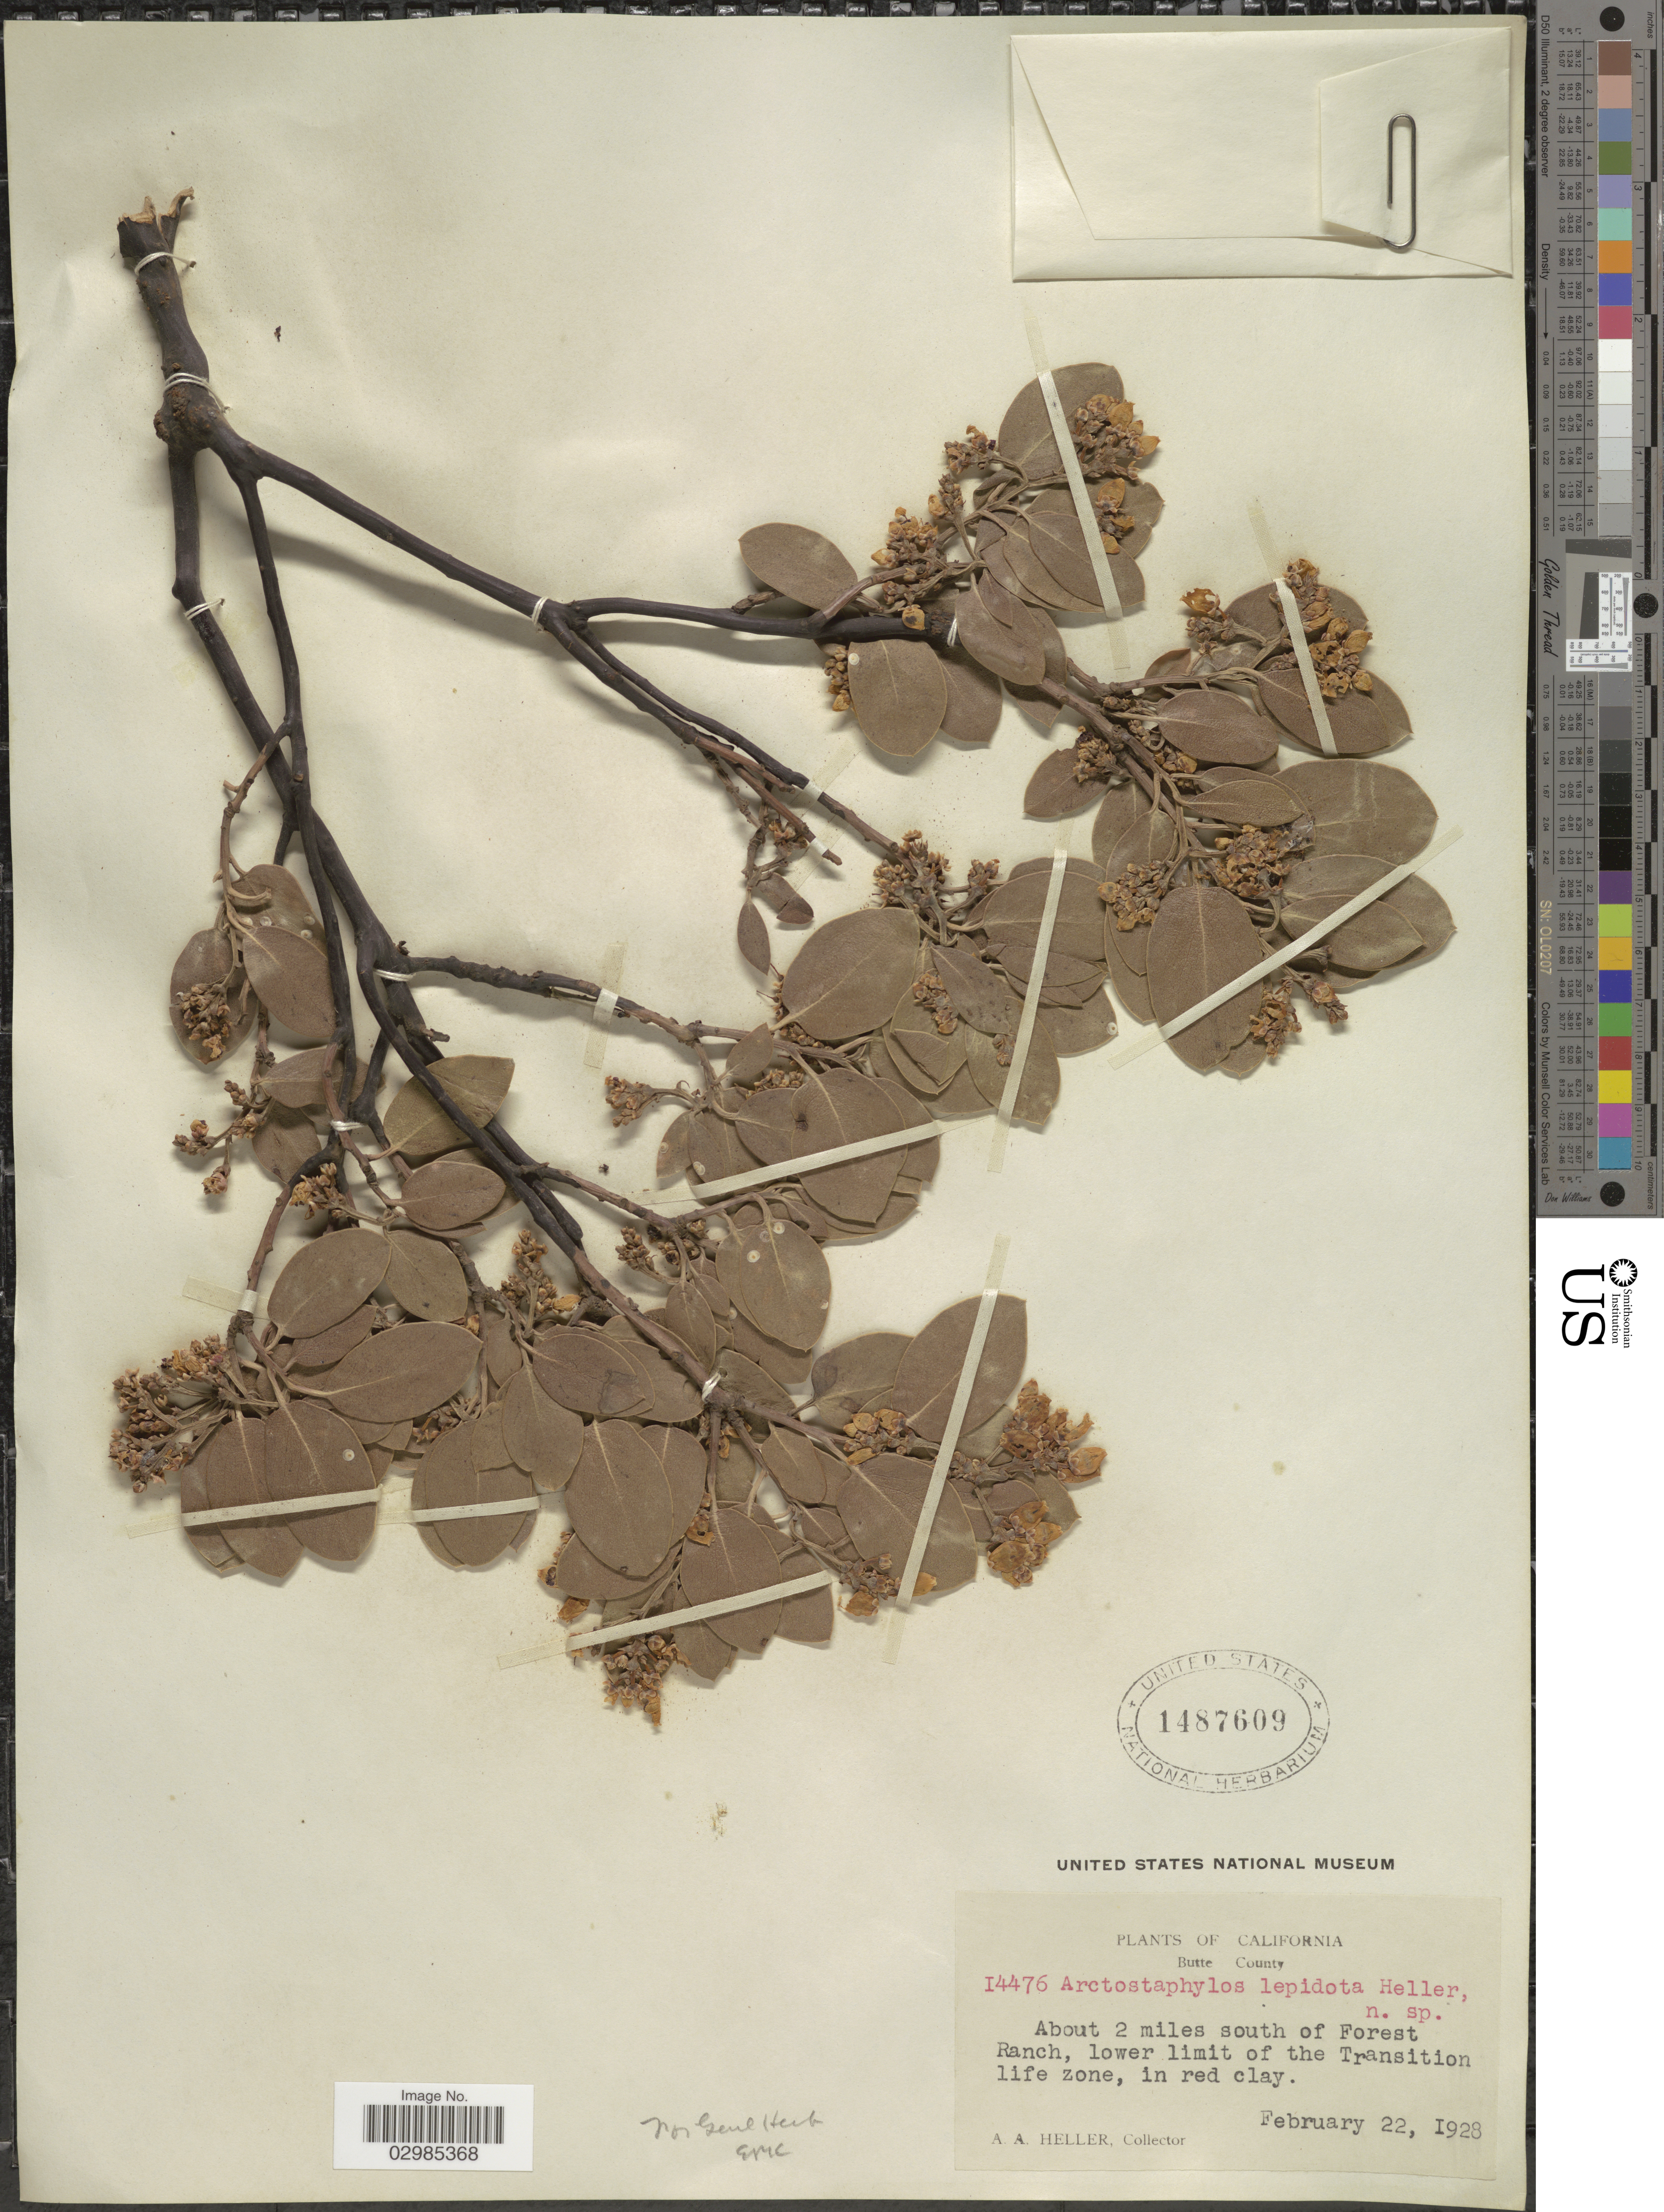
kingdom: Plantae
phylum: Tracheophyta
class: Magnoliopsida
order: Ericales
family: Ericaceae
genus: Arctostaphylos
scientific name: Arctostaphylos cratericola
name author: (Donn. Sm.) Donn. Sm.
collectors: A. A. Heller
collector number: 14476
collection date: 1928-02-22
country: United States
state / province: California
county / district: Butte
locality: Butte County. About 2 miles south of Forest Ranch, lower limit of the Transition life zone.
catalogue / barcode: US 1487609